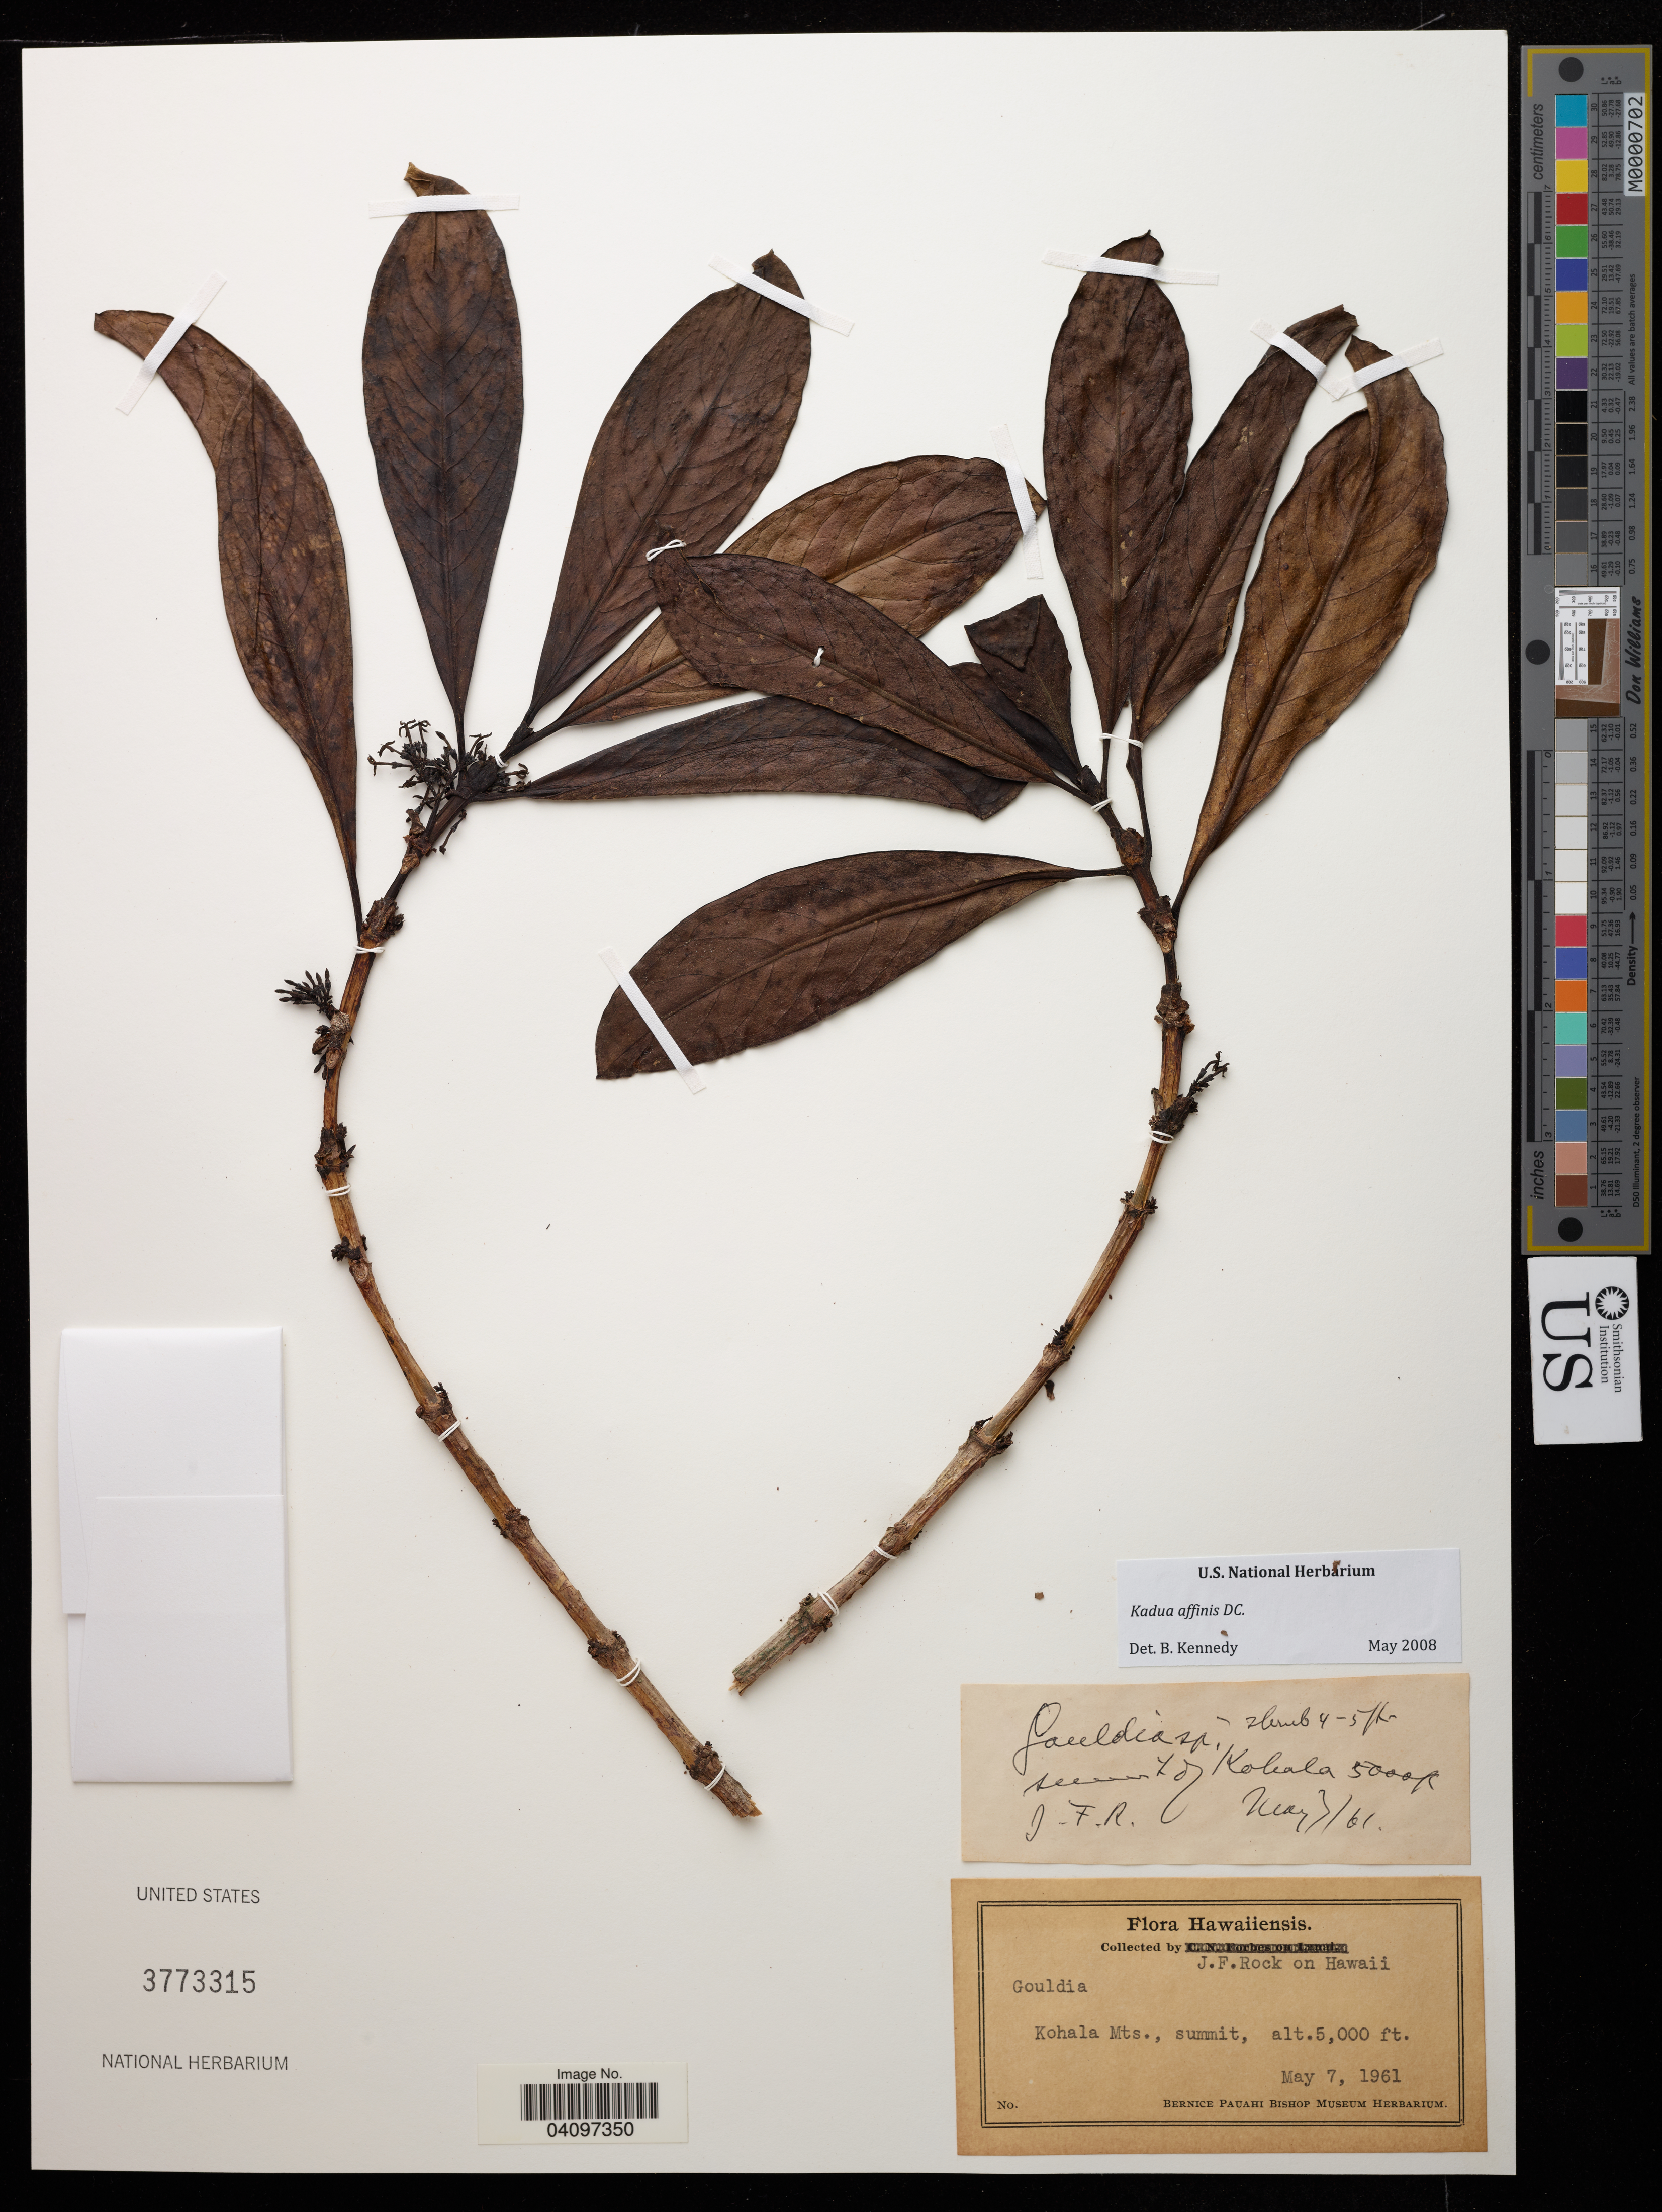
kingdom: Plantae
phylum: Tracheophyta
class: Magnoliopsida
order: Gentianales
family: Rubiaceae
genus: Kadua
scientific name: Kadua affinis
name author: DC.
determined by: Kennedy, B.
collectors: J. F. Rock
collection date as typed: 7 May 1961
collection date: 1961-05-07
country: United States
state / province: Hawaii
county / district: Hawaii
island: Hawaii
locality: Kohala Mts., summit.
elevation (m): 1524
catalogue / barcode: US 3773315